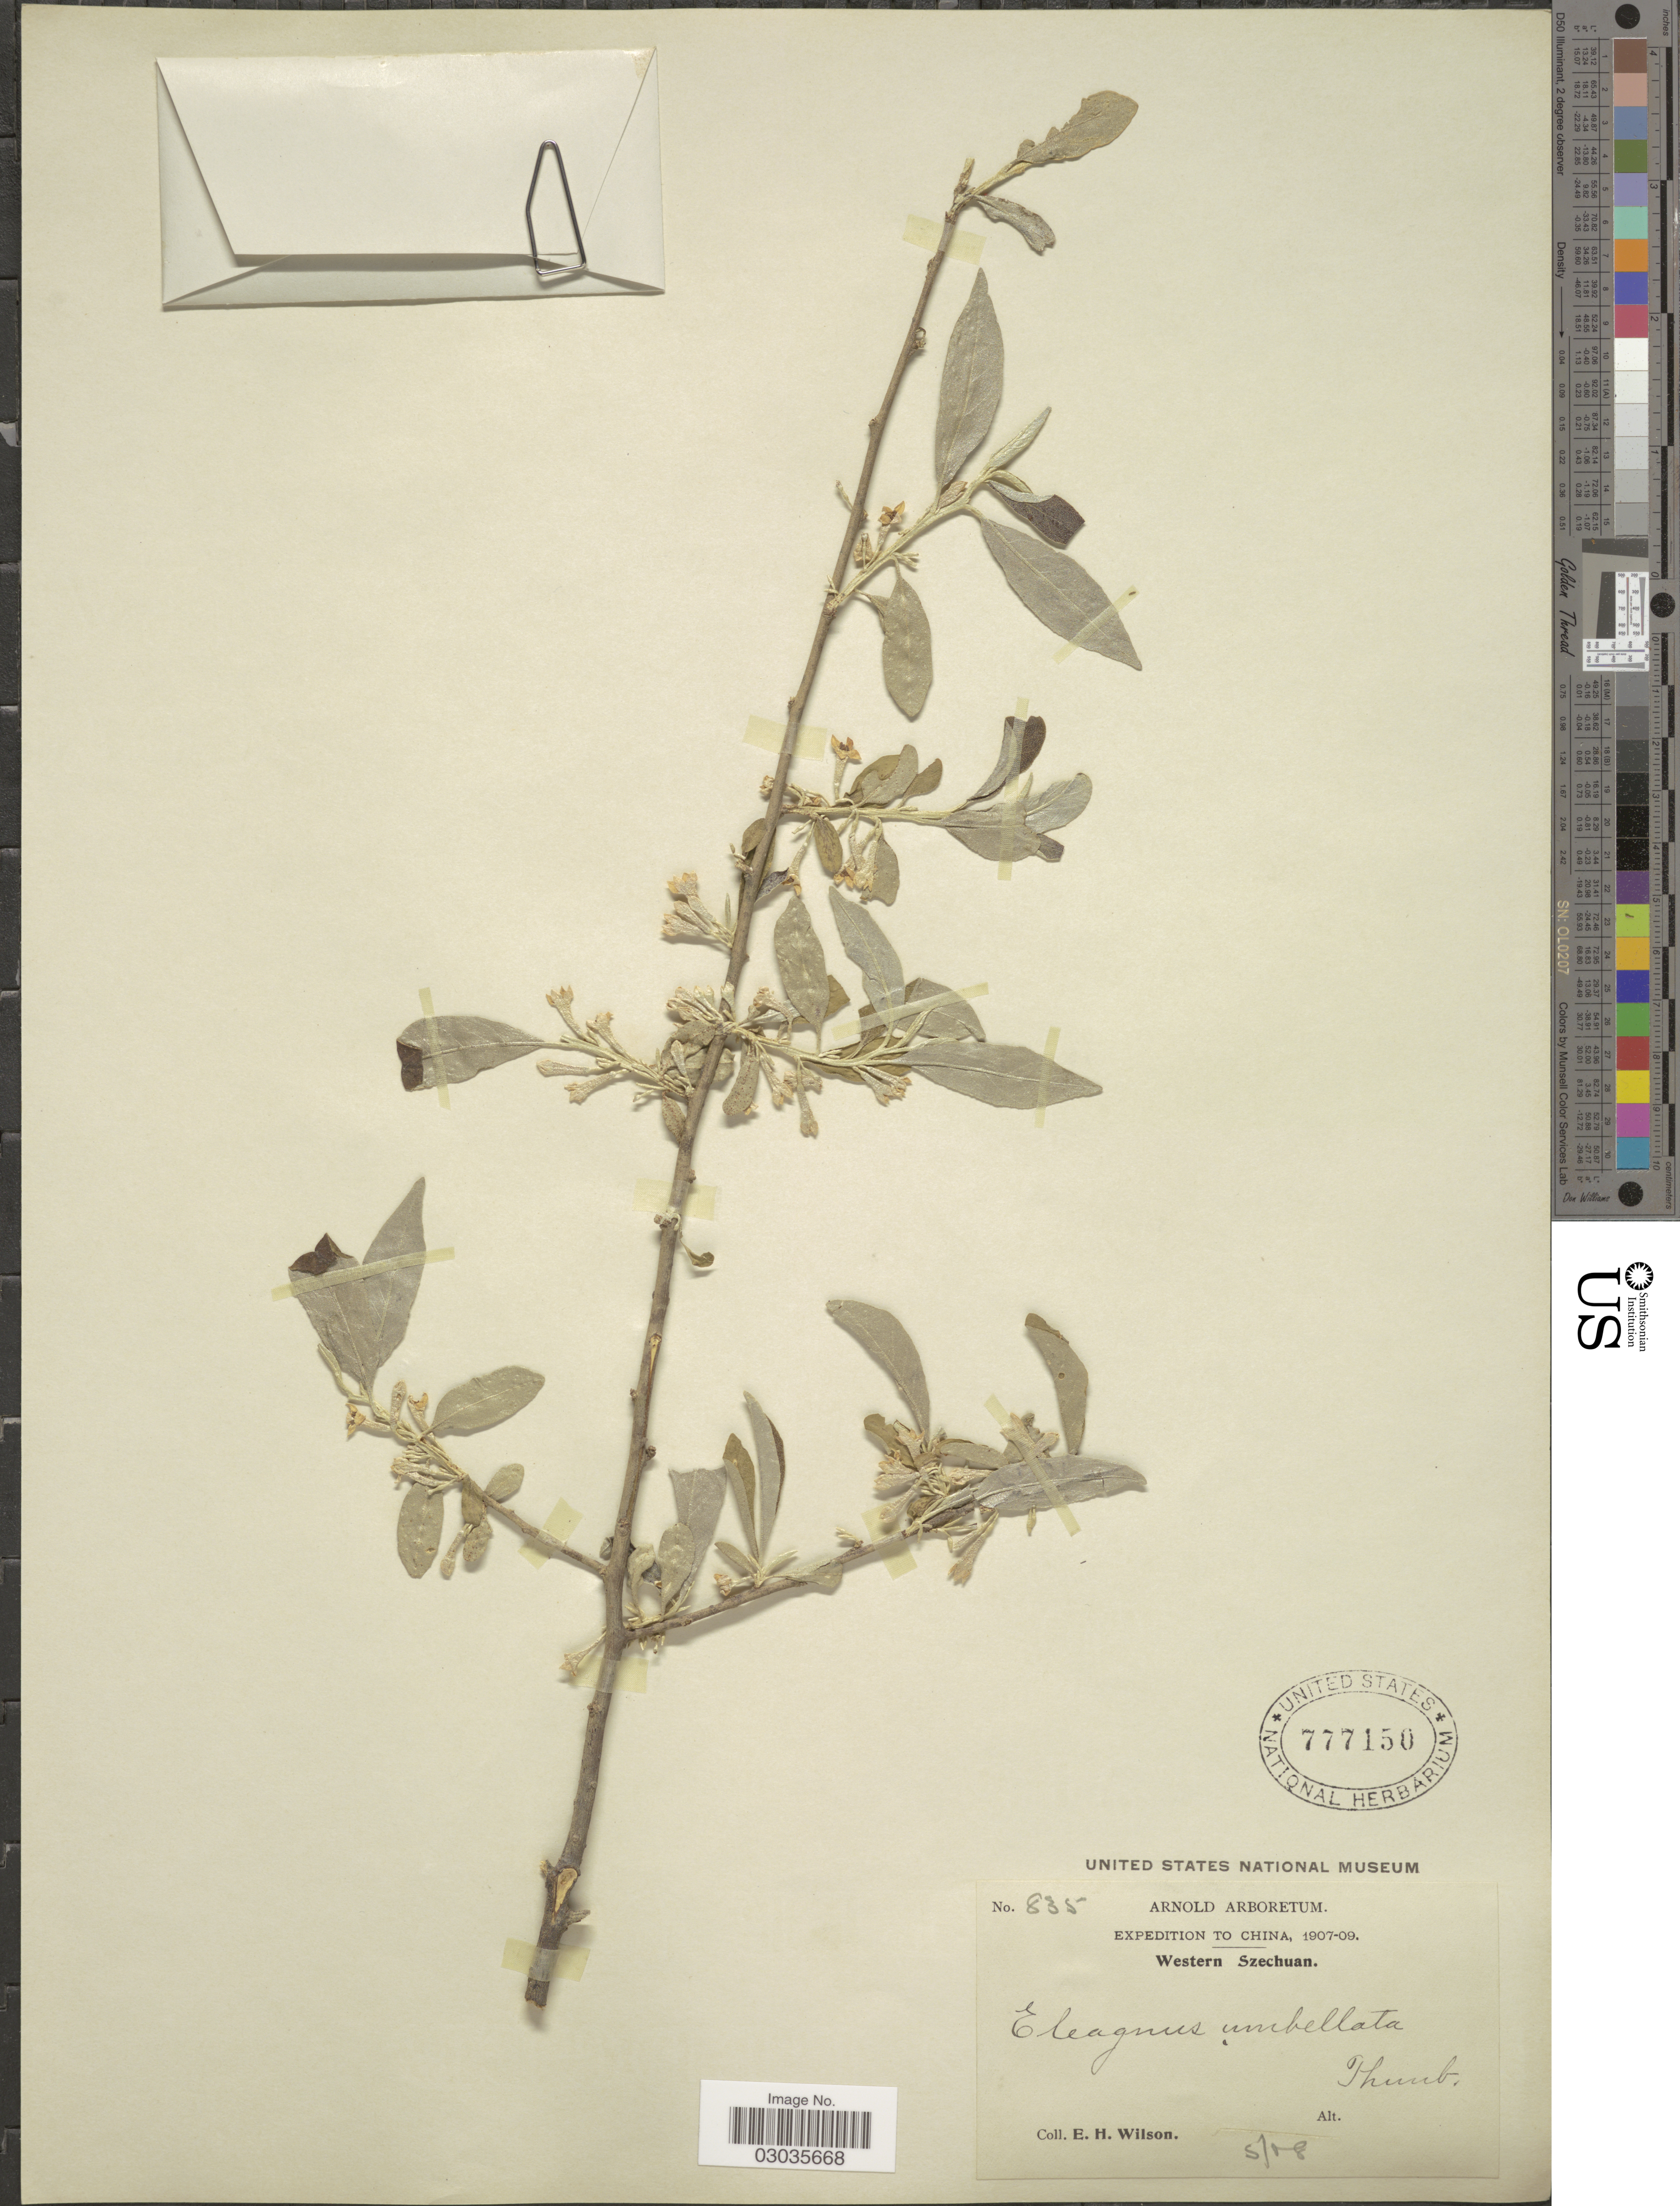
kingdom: Plantae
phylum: Tracheophyta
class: Magnoliopsida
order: Rosales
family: Elaeagnaceae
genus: Elaeagnus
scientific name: Elaeagnus umbellata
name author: Thunb.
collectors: E. Wilson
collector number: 835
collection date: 1908-05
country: China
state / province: Sichuan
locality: Western Szechuan.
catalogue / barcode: US 777150